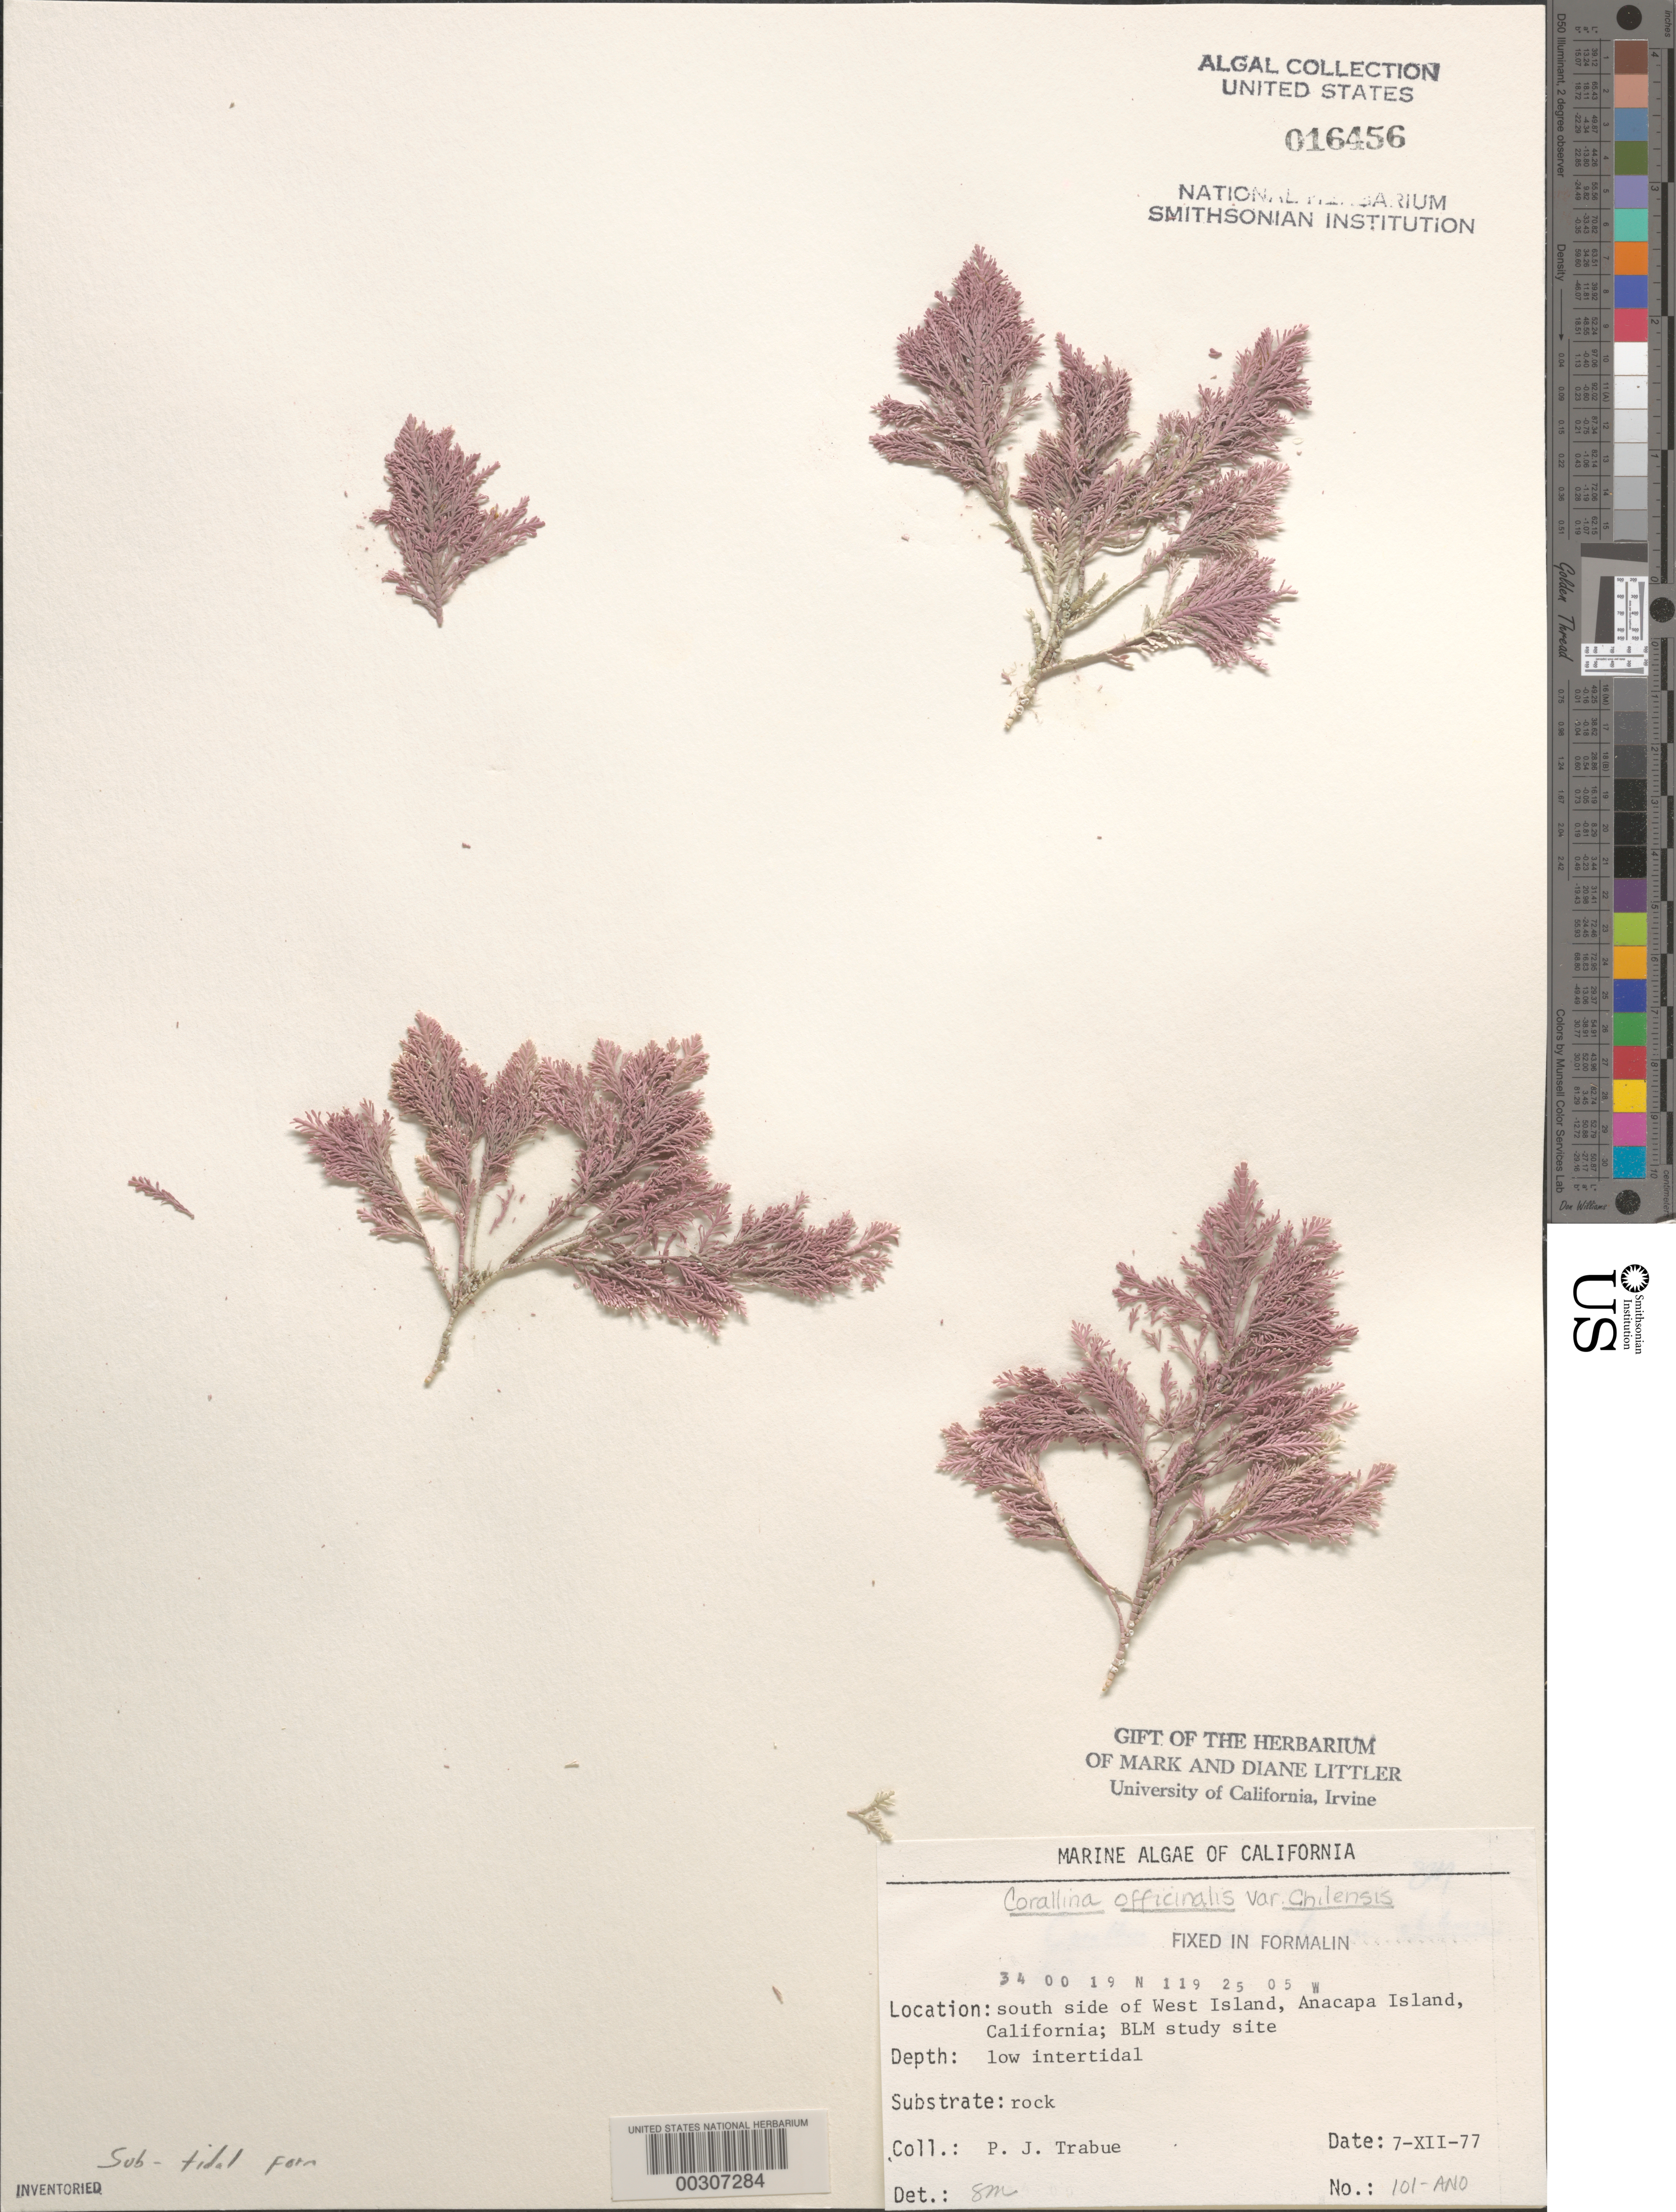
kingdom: Plantae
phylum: Rhodophyta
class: Florideophyceae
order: Corallinales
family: Corallinaceae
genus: Corallina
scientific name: Corallina officinalis var. chilensis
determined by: Murray, S. N.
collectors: P. J. Trabue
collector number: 101-ANO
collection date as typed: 07 Dec 1977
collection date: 1977-12-07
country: United States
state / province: California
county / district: Ventura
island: Anacapa Island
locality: South side of west island, near Cat Rock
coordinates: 34 00'19"N, 119 25'05"W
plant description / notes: BLM-SOCALBIGHT Rocky Intertidal Survey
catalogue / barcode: US 16456